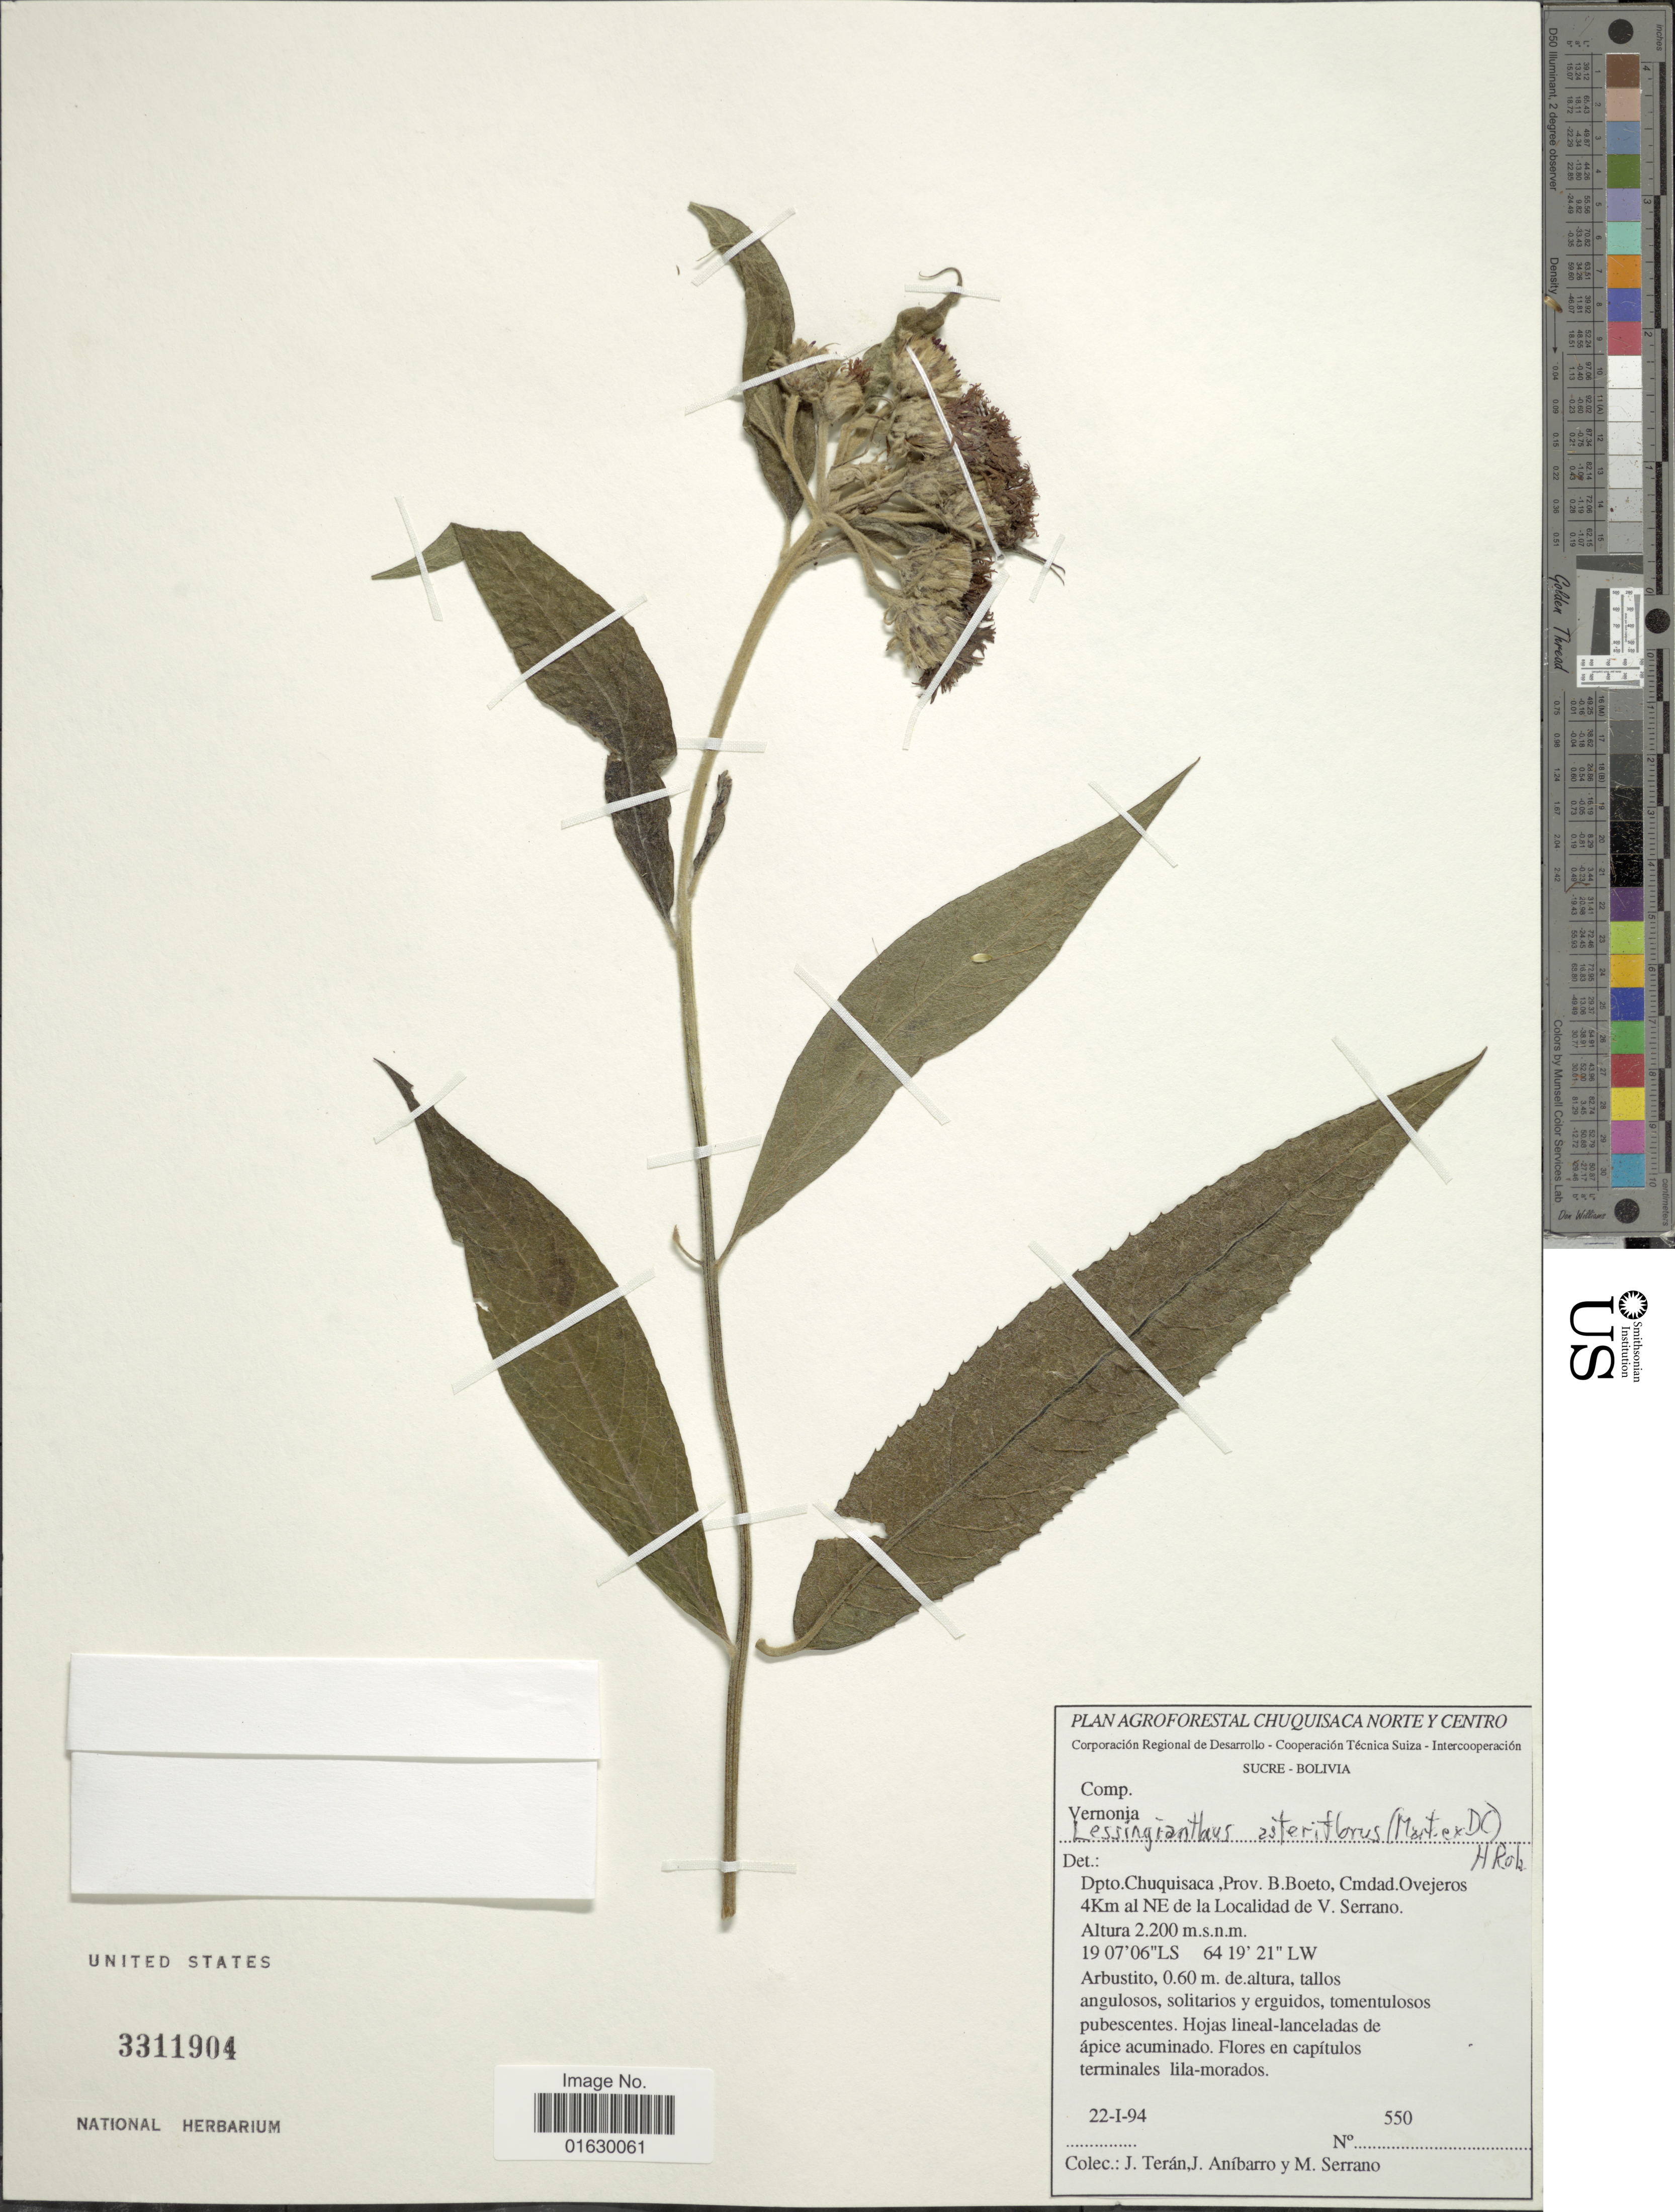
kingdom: Plantae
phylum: Tracheophyta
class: Magnoliopsida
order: Asterales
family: Asteraceae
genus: Lessingianthus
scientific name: Lessingianthus asteriflorus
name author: (Mart. ex DC.) H. Rob.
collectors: J. Teran, J. Anibarro & M. Serrano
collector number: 550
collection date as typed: Transcribed d/m/y: 22/1/94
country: Bolivia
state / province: Chuquisaca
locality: Dpto. Chuquisaca, prov. B. Boeto,, Cmdad, Ovejeros 4 km sl NE de la Localidad de V. Serrano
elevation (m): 2200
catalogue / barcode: US 3311904